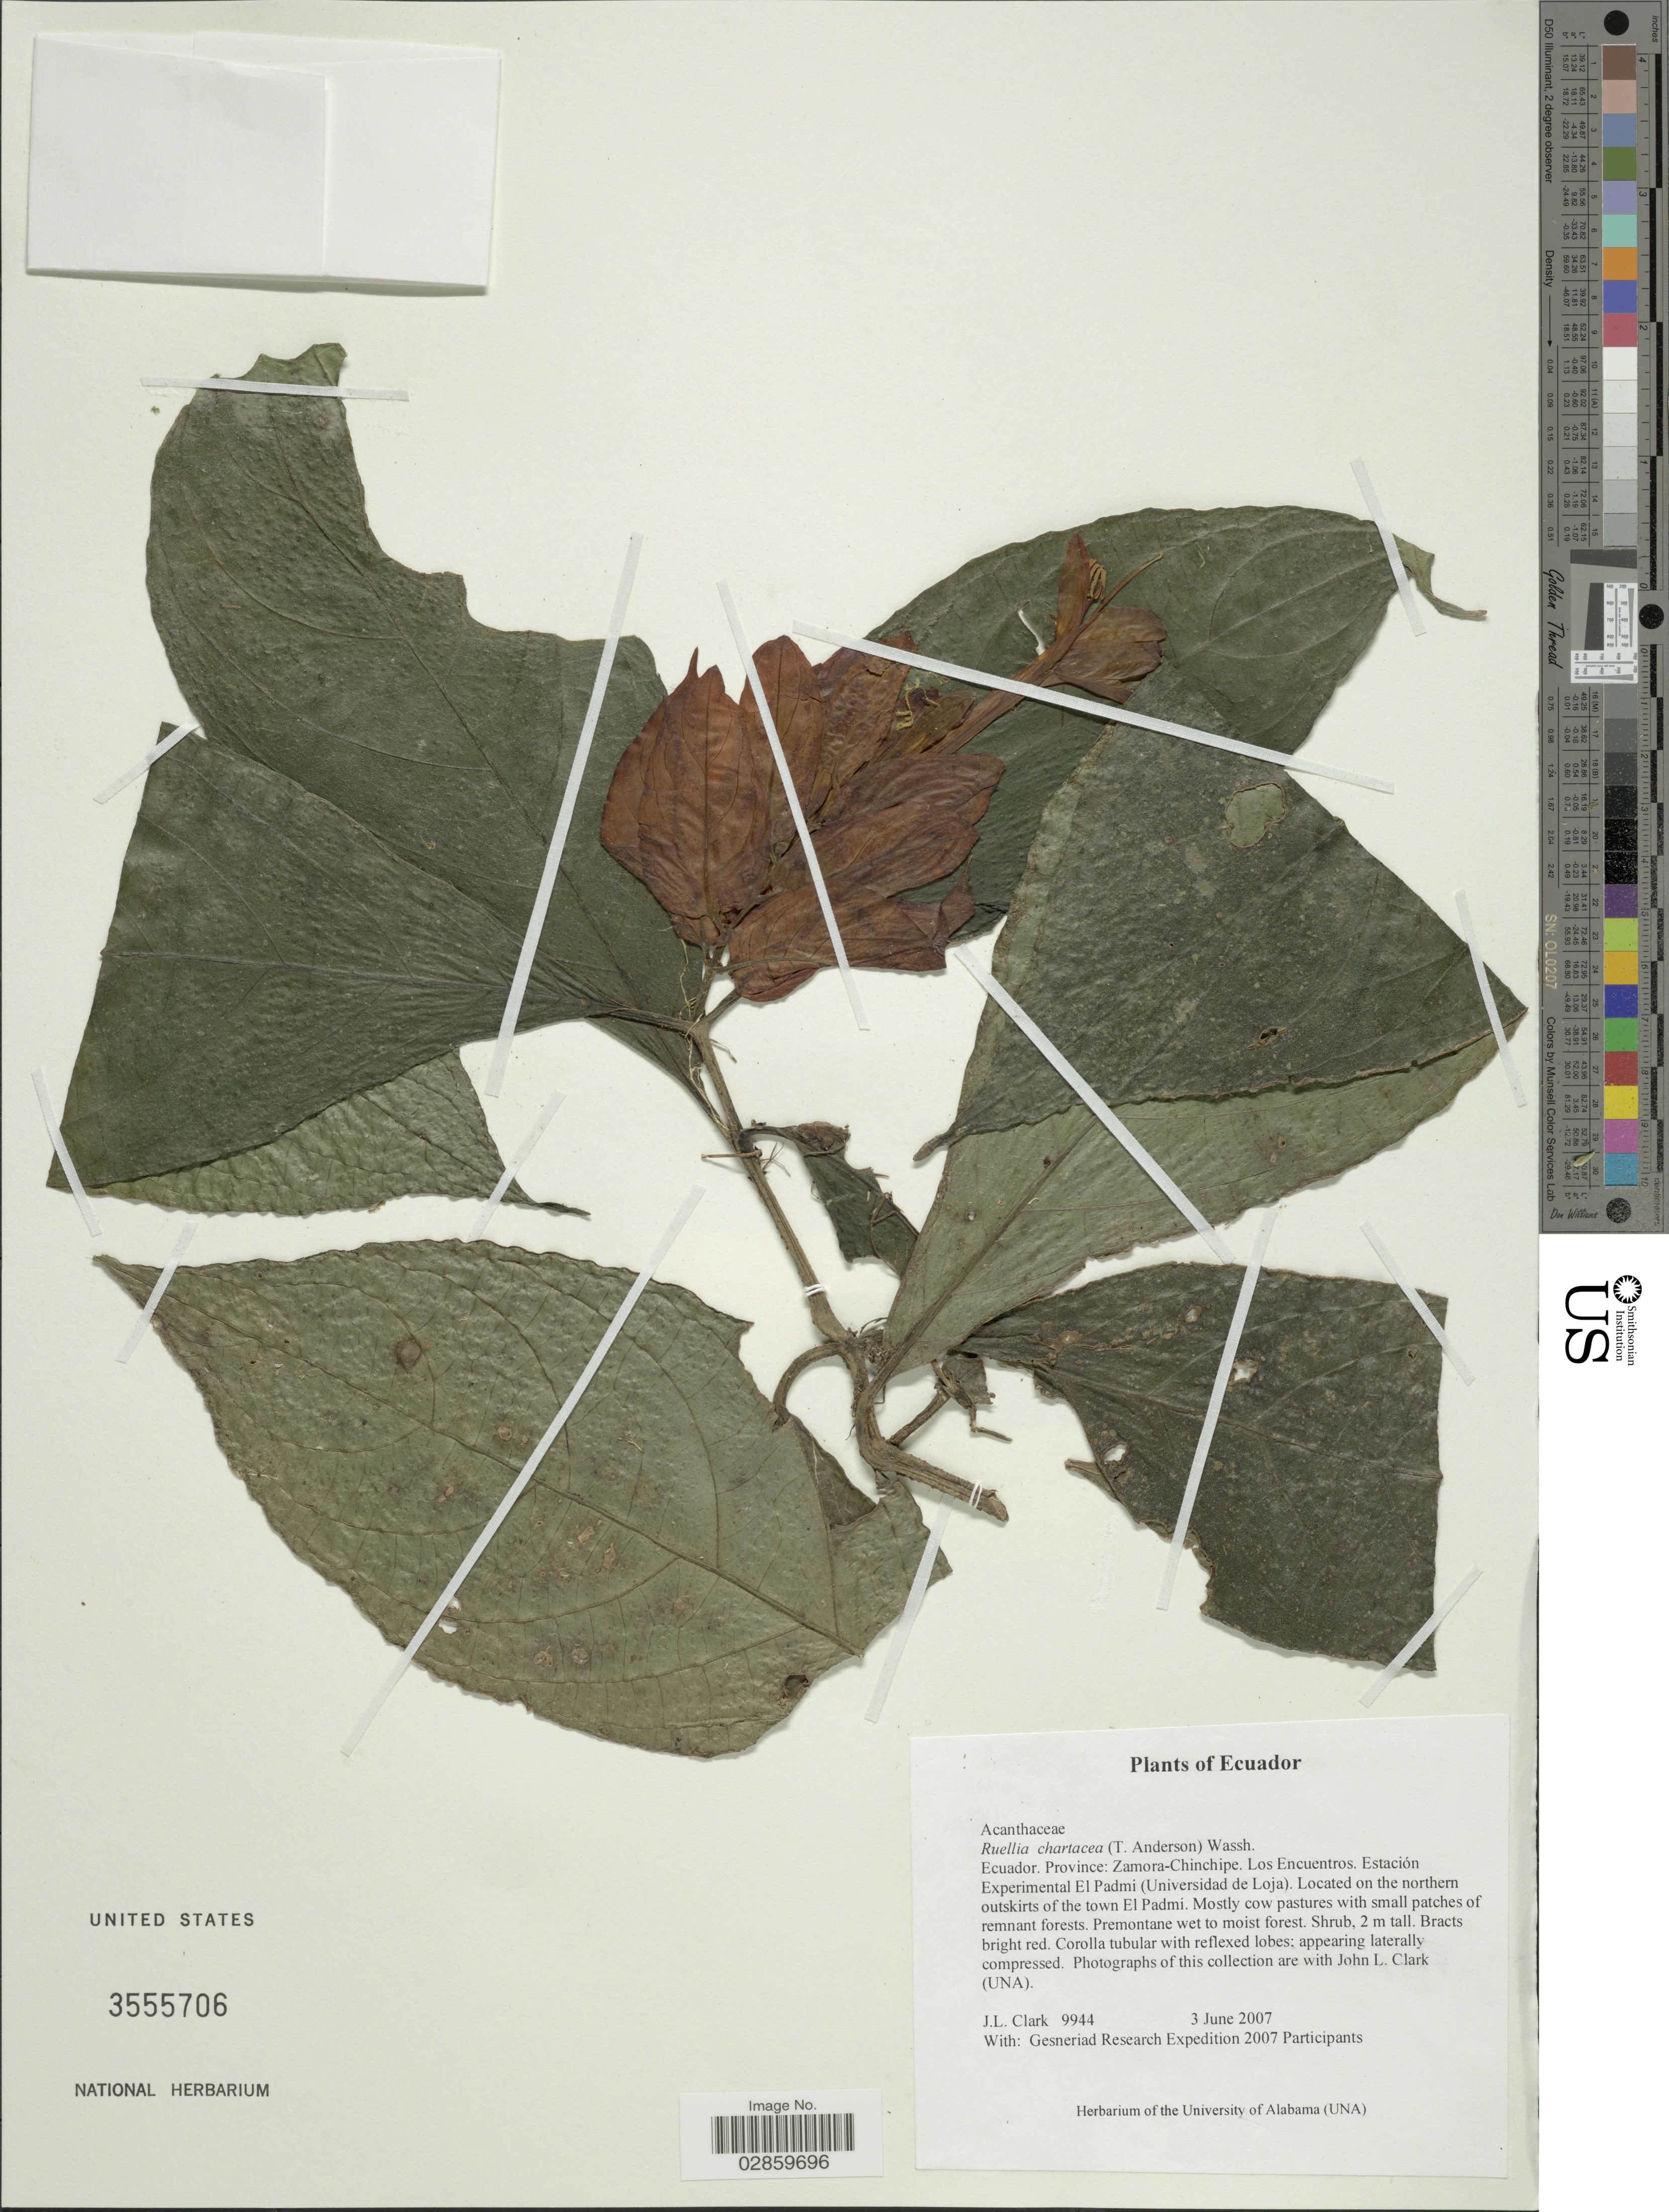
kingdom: Plantae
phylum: Tracheophyta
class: Magnoliopsida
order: Lamiales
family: Acanthaceae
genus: Ruellia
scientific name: Ruellia chartacea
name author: (T. Anderson) Wassh.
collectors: J. L. Clark & Gesneriad Research Expedition 2007 Participants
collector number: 9944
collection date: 2007-06-03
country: Ecuador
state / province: Zamora-Chinchipe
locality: Los Encuentros. Estación Experimental El Padmi (Universidad de Loja). Located on the northern outskirts of the town El Padmi.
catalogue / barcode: US 3555706